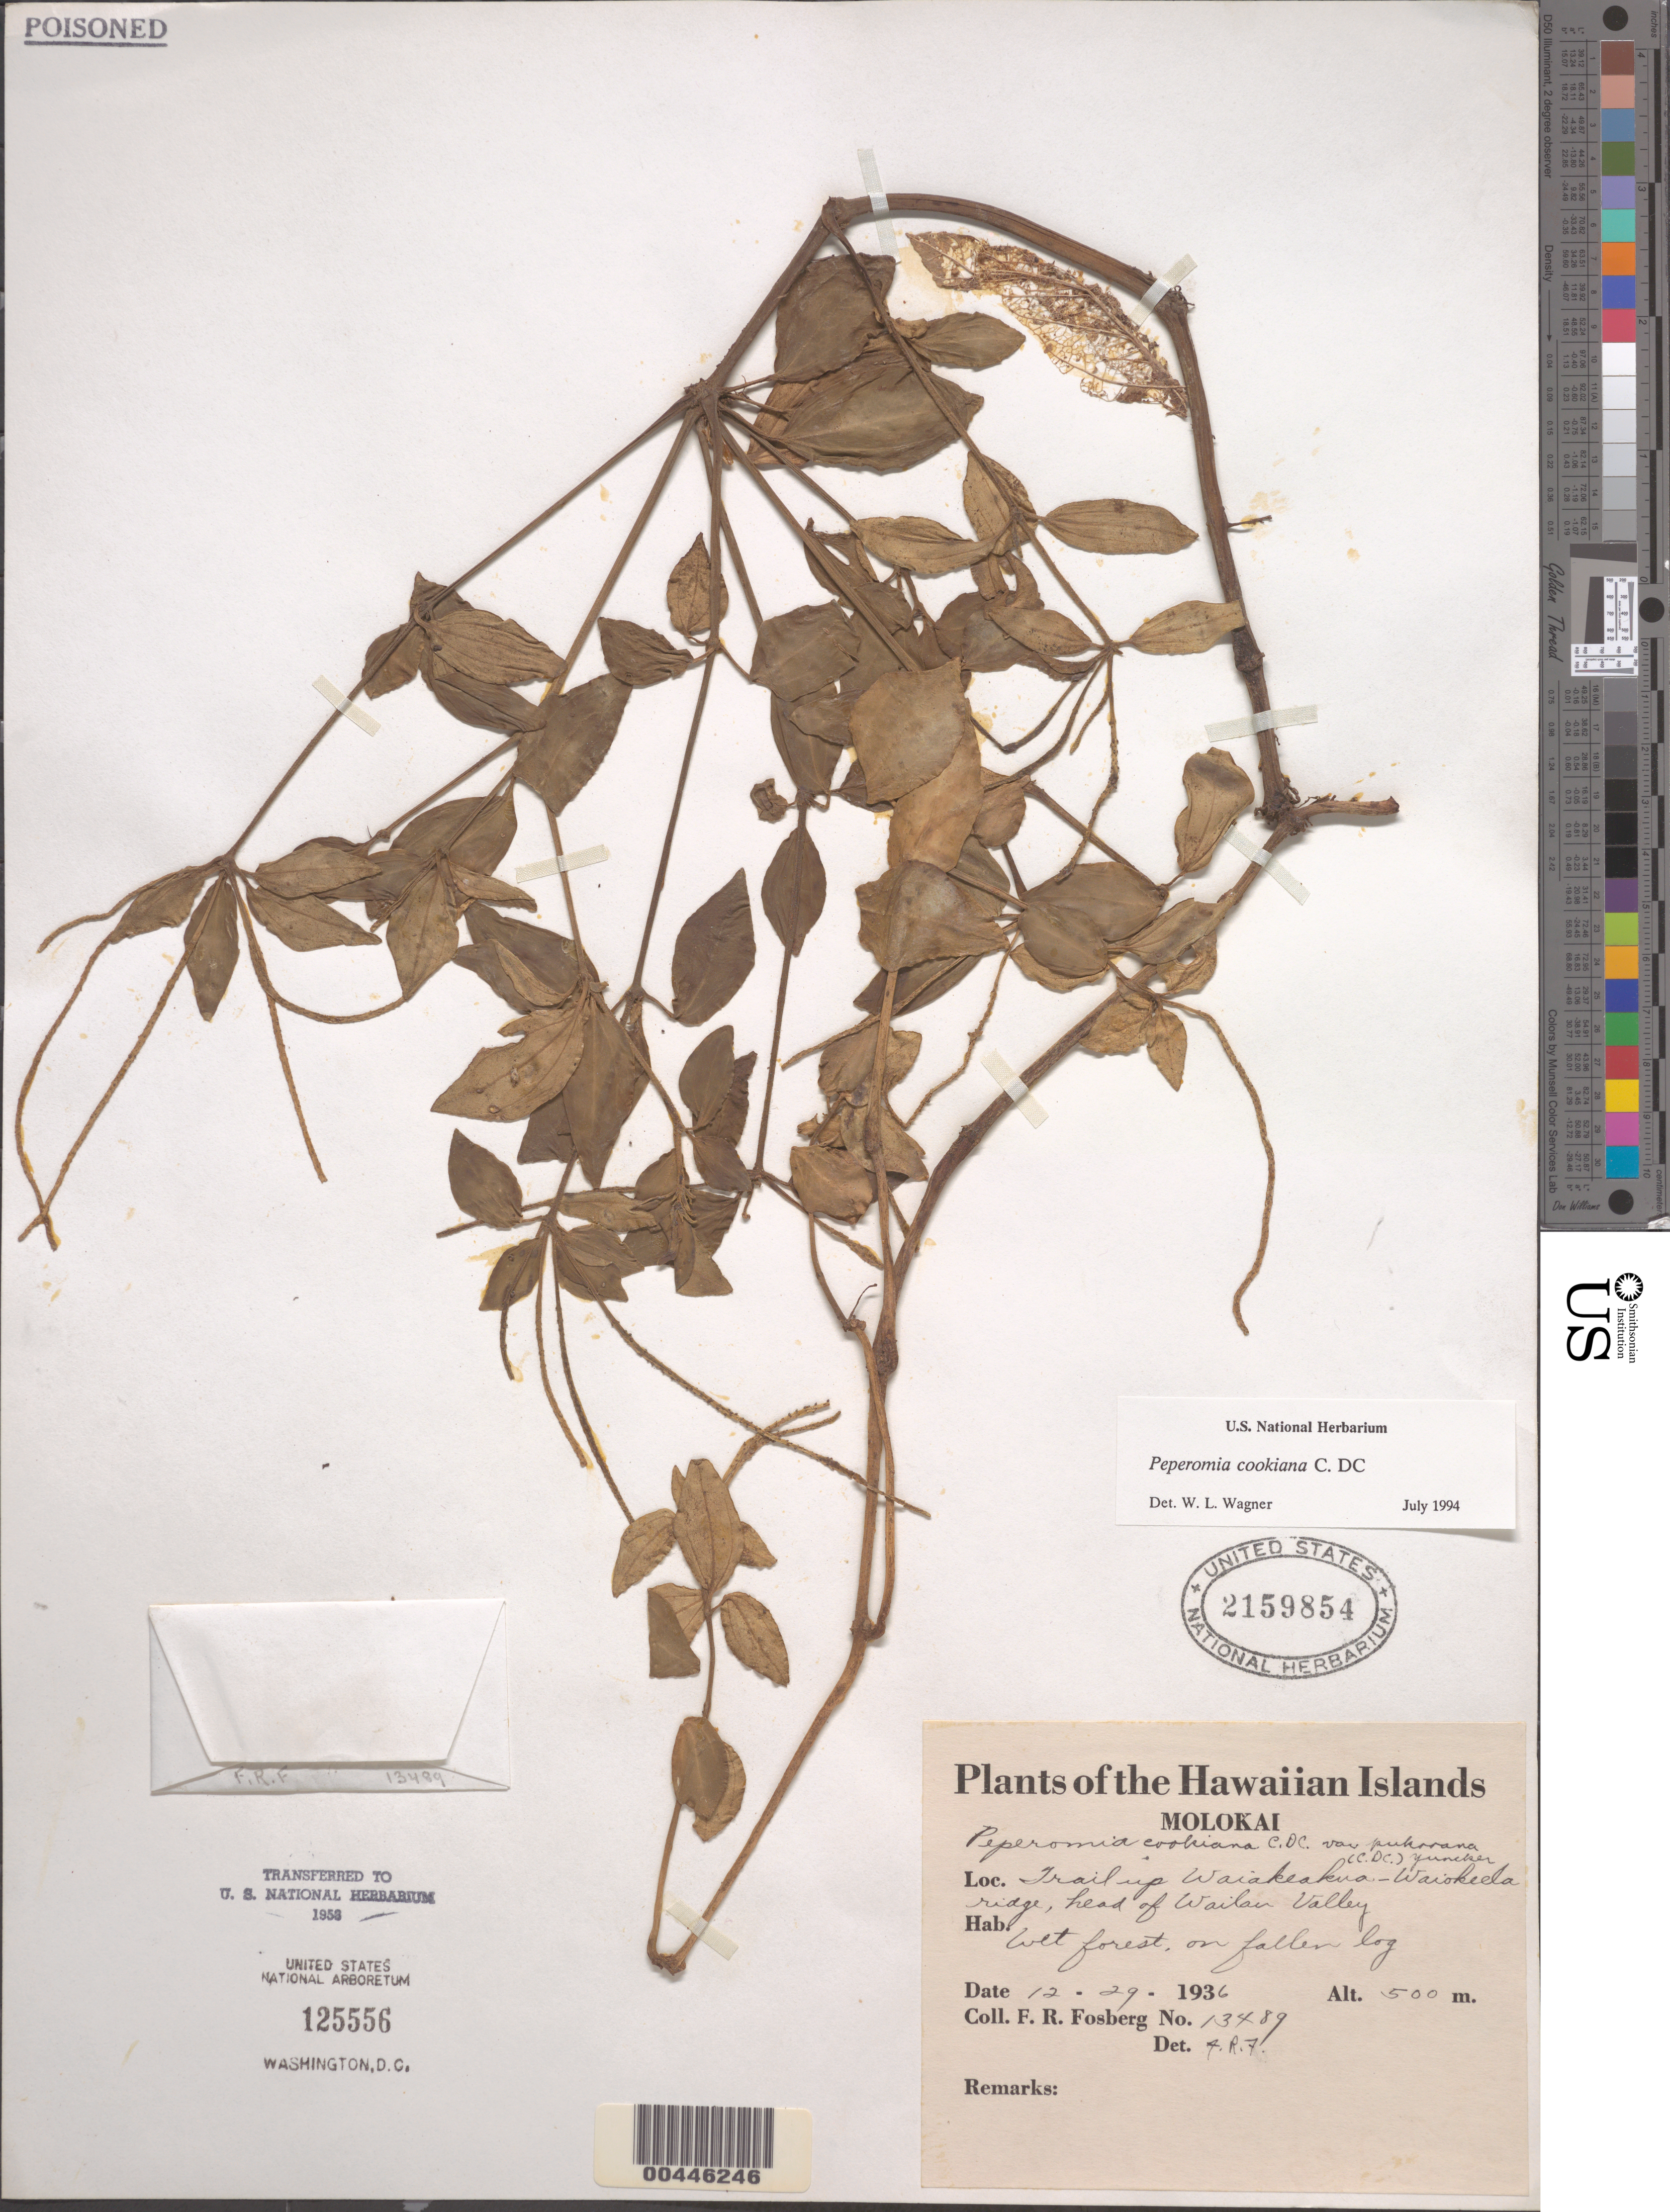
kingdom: Plantae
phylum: Tracheophyta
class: Magnoliopsida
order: Piperales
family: Piperaceae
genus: Peperomia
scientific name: Peperomia cookiana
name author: C. DC.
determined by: Wagner, W. L., (BOT), Smithsonian Institution - National Museum of Natural History (UNITED STATES)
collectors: F. R. Fosberg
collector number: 13489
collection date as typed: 29 Dec 1936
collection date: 1936-12-29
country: United States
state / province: Hawaii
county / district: Maui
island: Moloka'i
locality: Trail up Waiakeakua-Waiokeela ridge, head of Wailau Valley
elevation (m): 500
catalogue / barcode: US 2159854